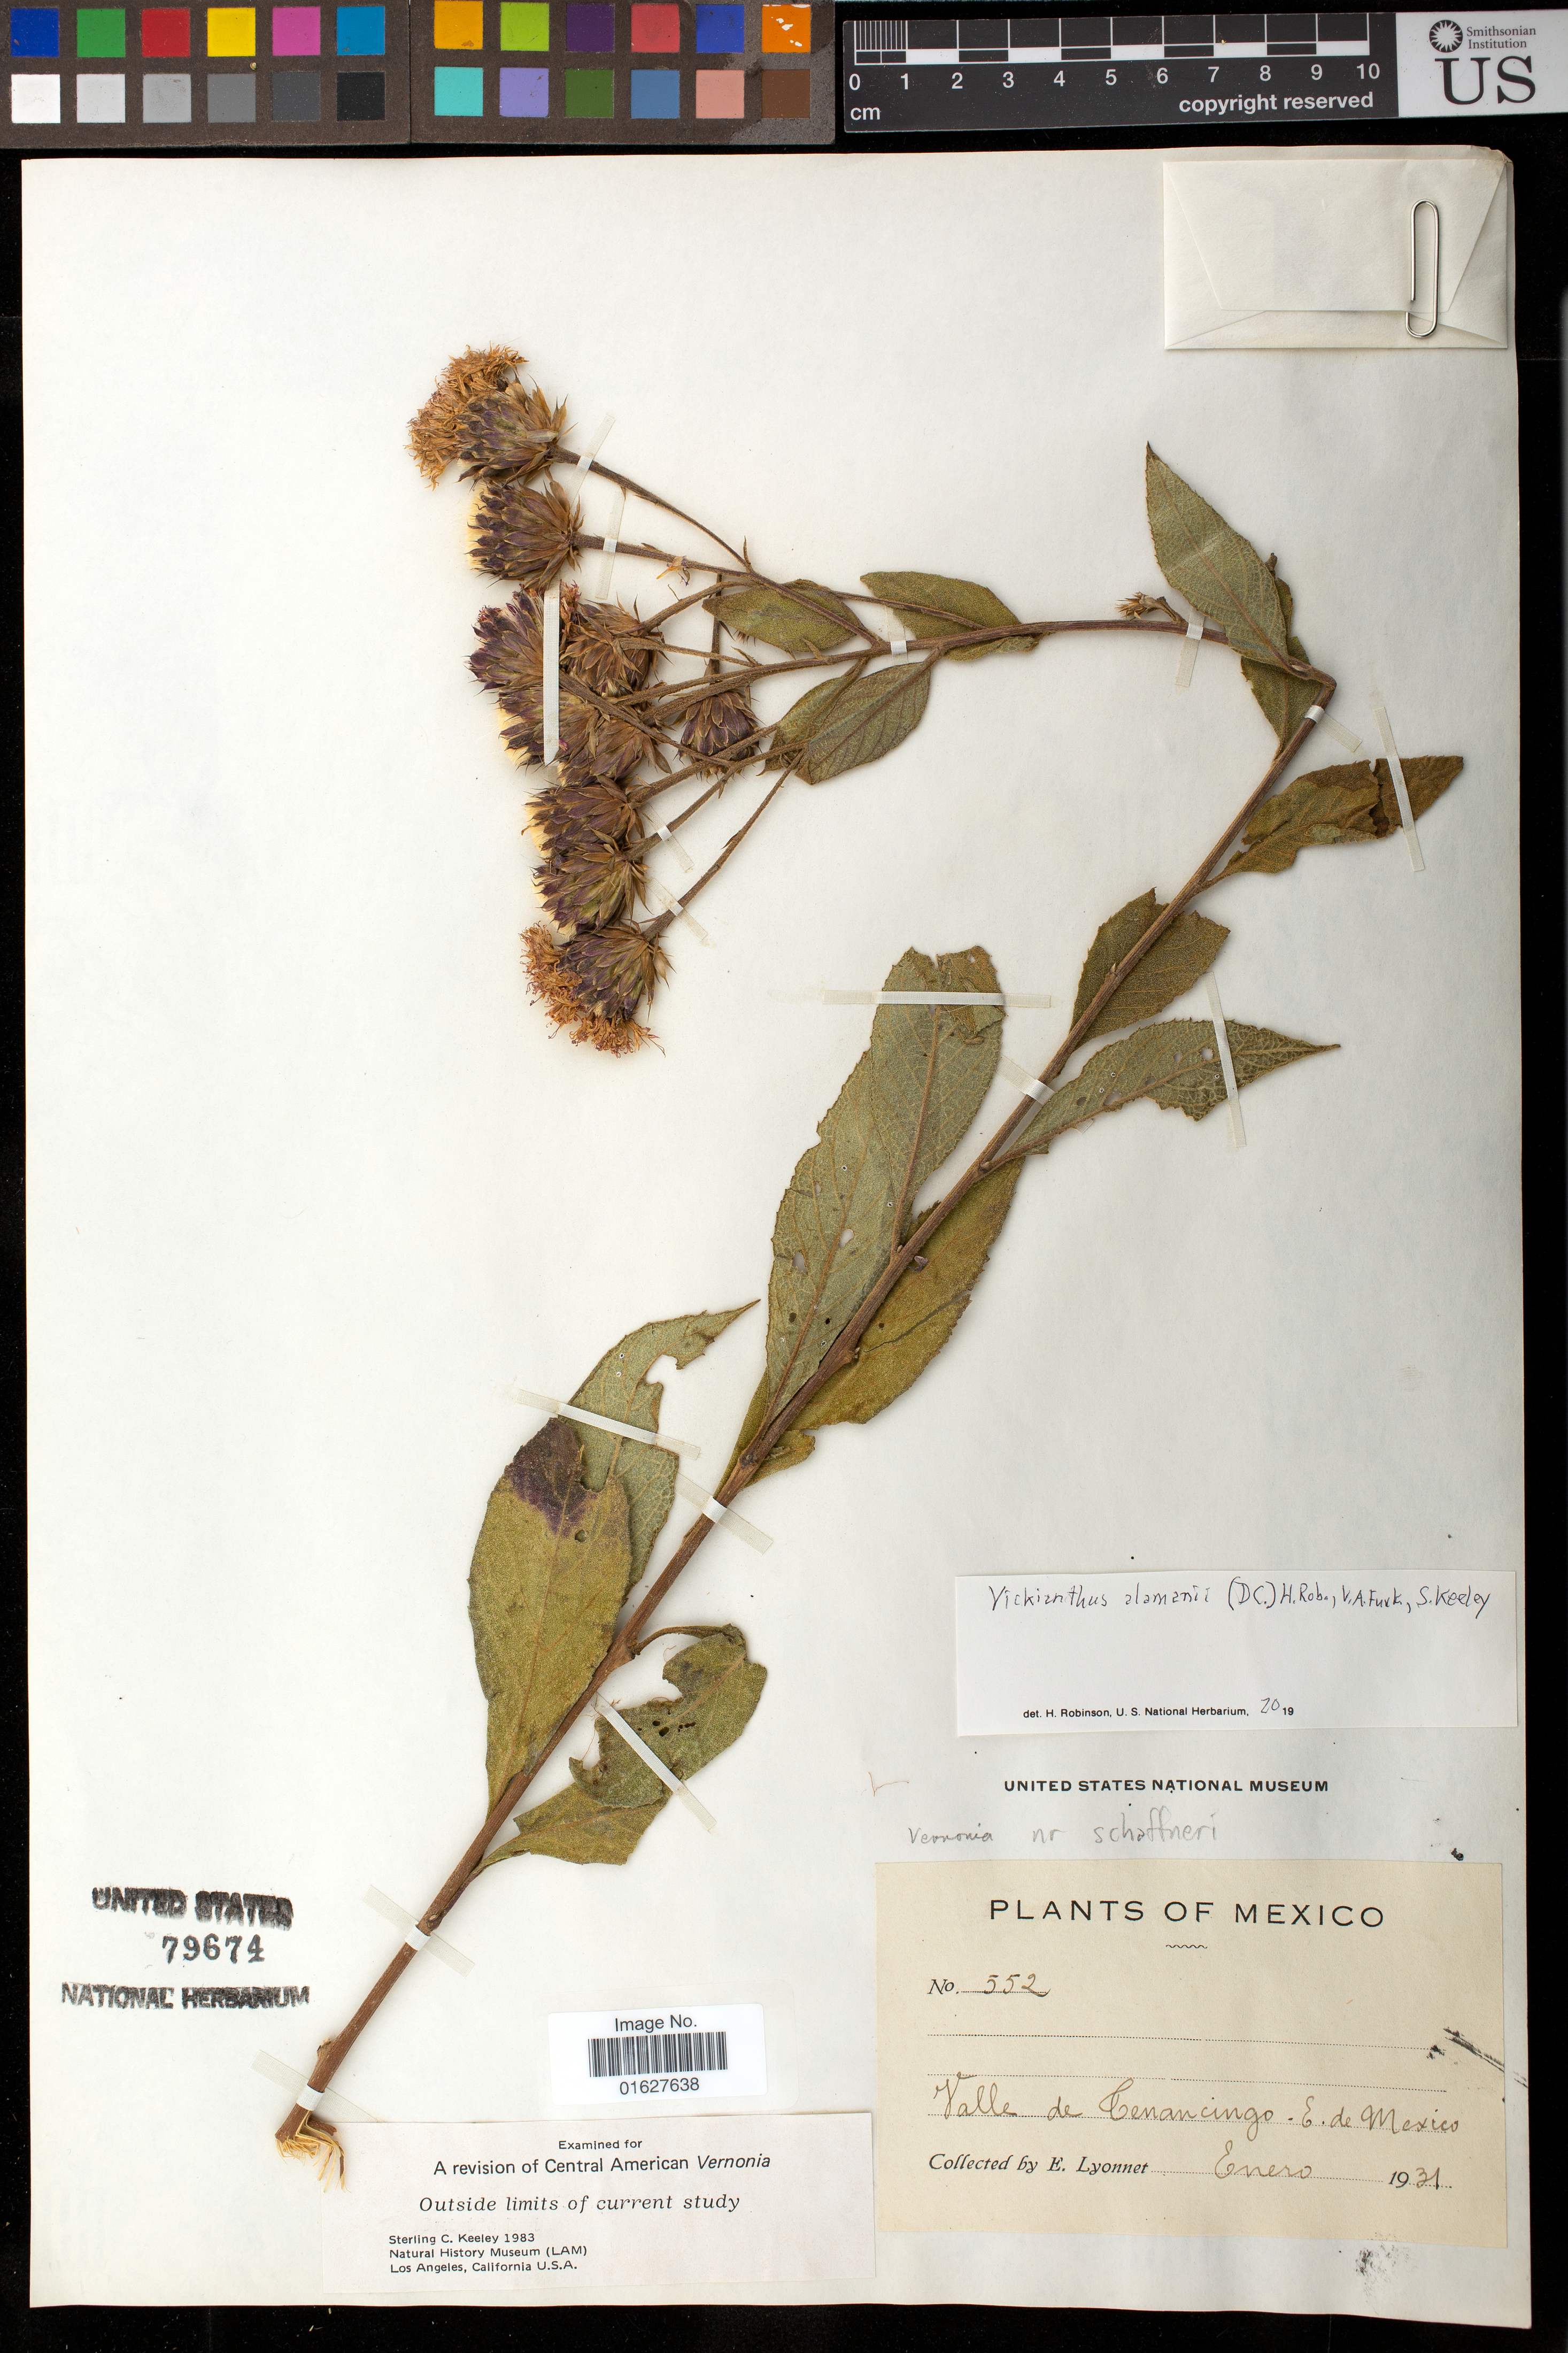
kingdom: Plantae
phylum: Tracheophyta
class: Magnoliopsida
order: Asterales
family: Asteraceae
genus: Vernonia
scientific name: Vernonia alamanii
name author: DC.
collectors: E. Lyonnet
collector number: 552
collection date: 1931-01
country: Mexico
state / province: México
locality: México. Valle de Tenancingo, E. de México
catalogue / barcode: US 79674